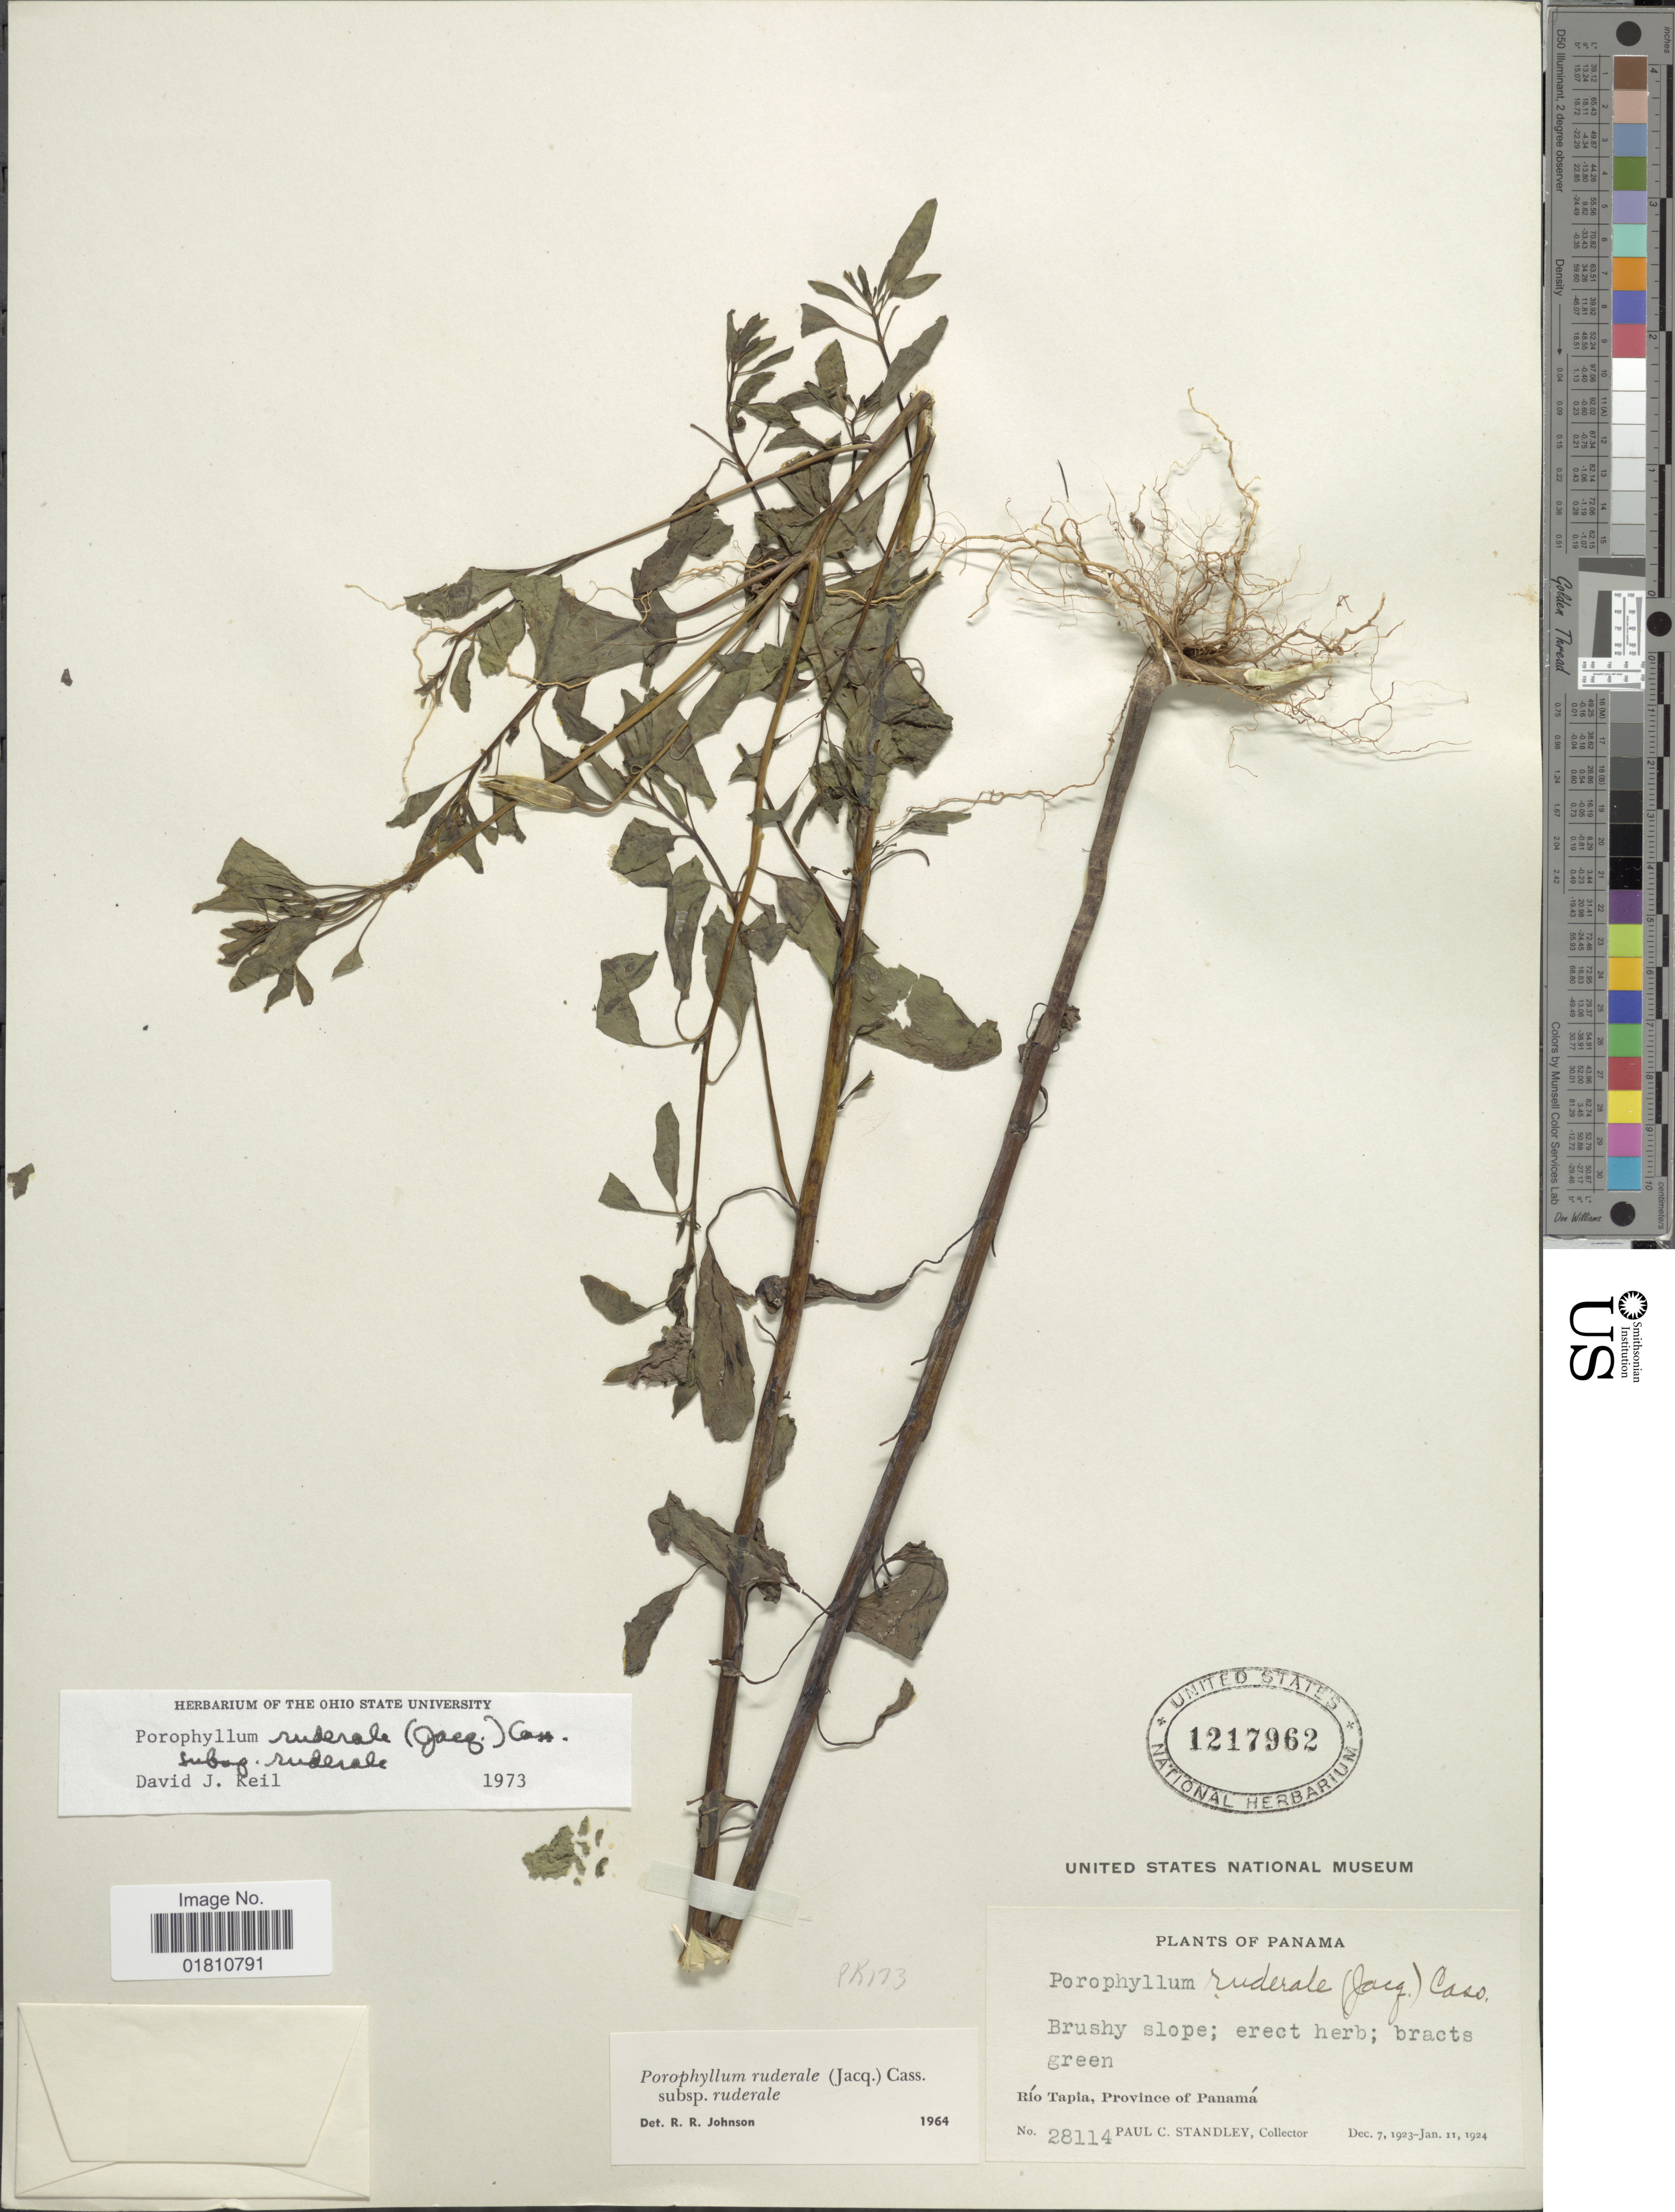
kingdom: Plantae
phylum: Tracheophyta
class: Magnoliopsida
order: Asterales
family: Asteraceae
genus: Porophyllum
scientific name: Porophyllum ruderale subsp. macrocephalum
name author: (DC.) R.R. Johnson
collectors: P. C. Standley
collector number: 28114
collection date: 1923-12-07/1924-01-11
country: Panama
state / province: Panamá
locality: Brushy slope, Rio Tapia.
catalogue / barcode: US 1217962